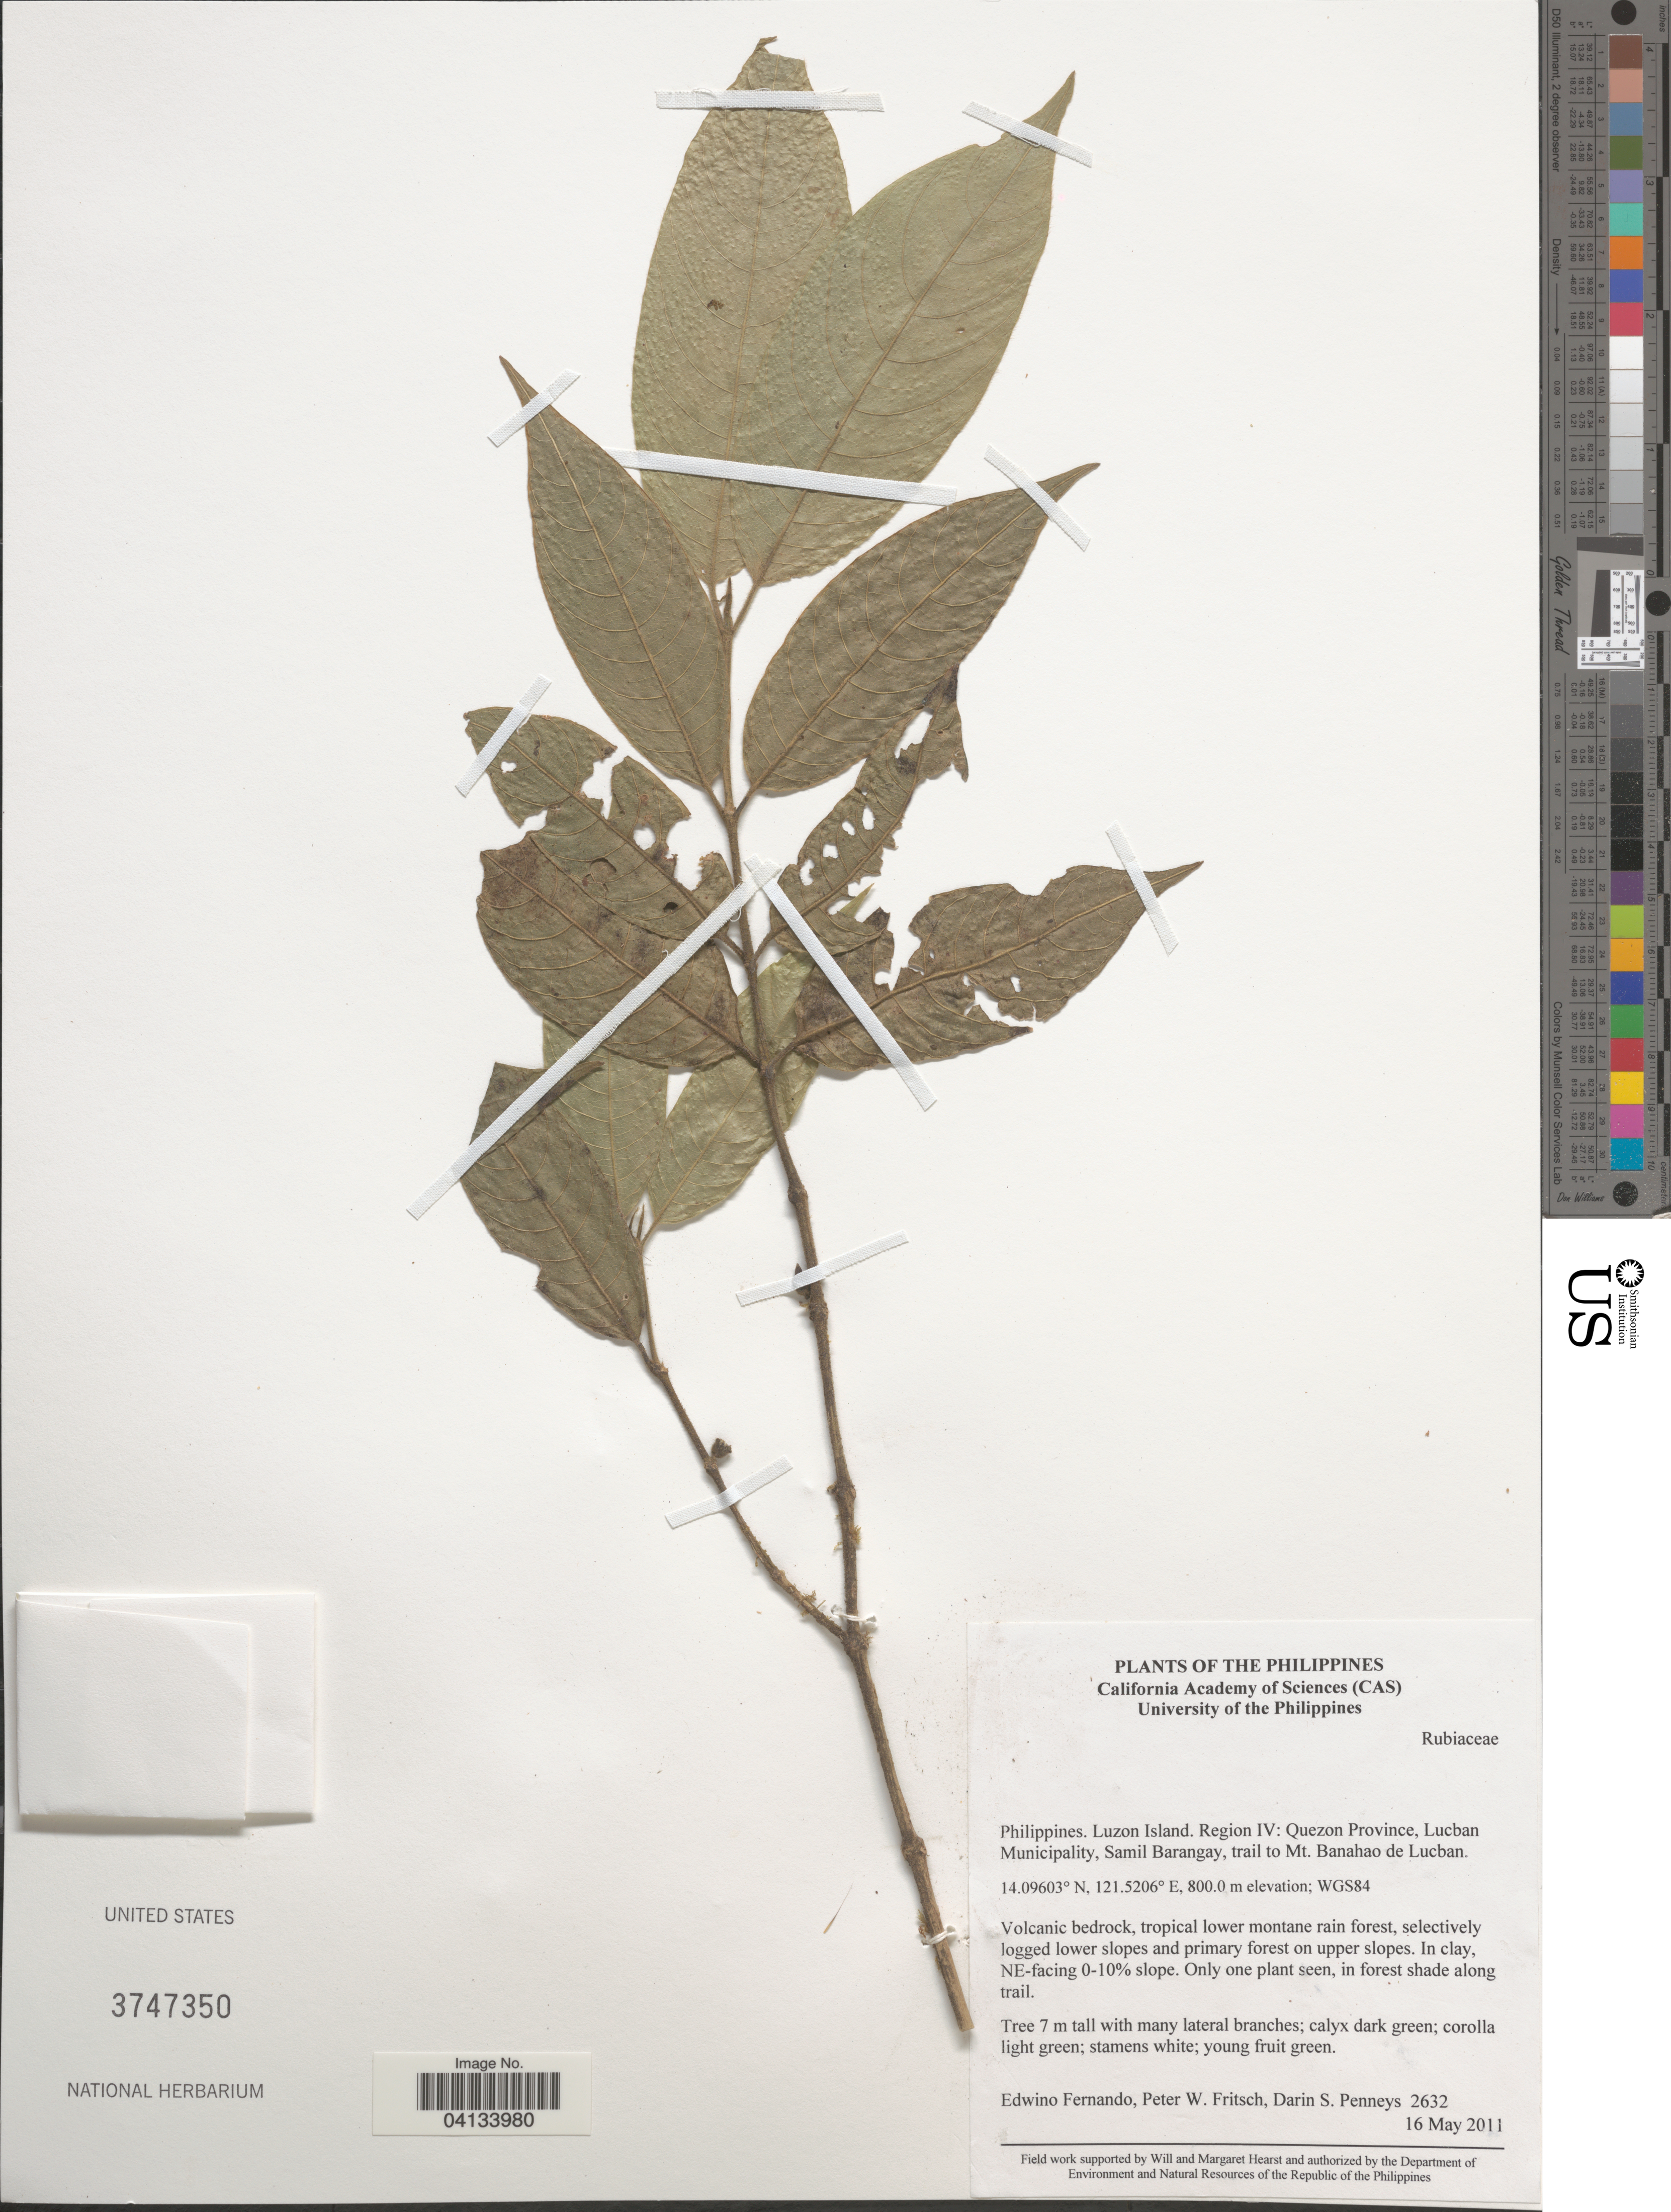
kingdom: Plantae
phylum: Tracheophyta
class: Magnoliopsida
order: Gentianales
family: Rubiaceae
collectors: E. S. Fernando, P. W. Fritsch & D. S. Penneys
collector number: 2632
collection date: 2011-05-16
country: Philippines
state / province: Northern Mindanao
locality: Luzon Island. Region IV: Quezon Province, Lucban Municipality, Samil Barangay, trail to Mt. Banahao de Lucban. WGS84. NE-facing 0-10% slope.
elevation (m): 800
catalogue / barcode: US 3747350